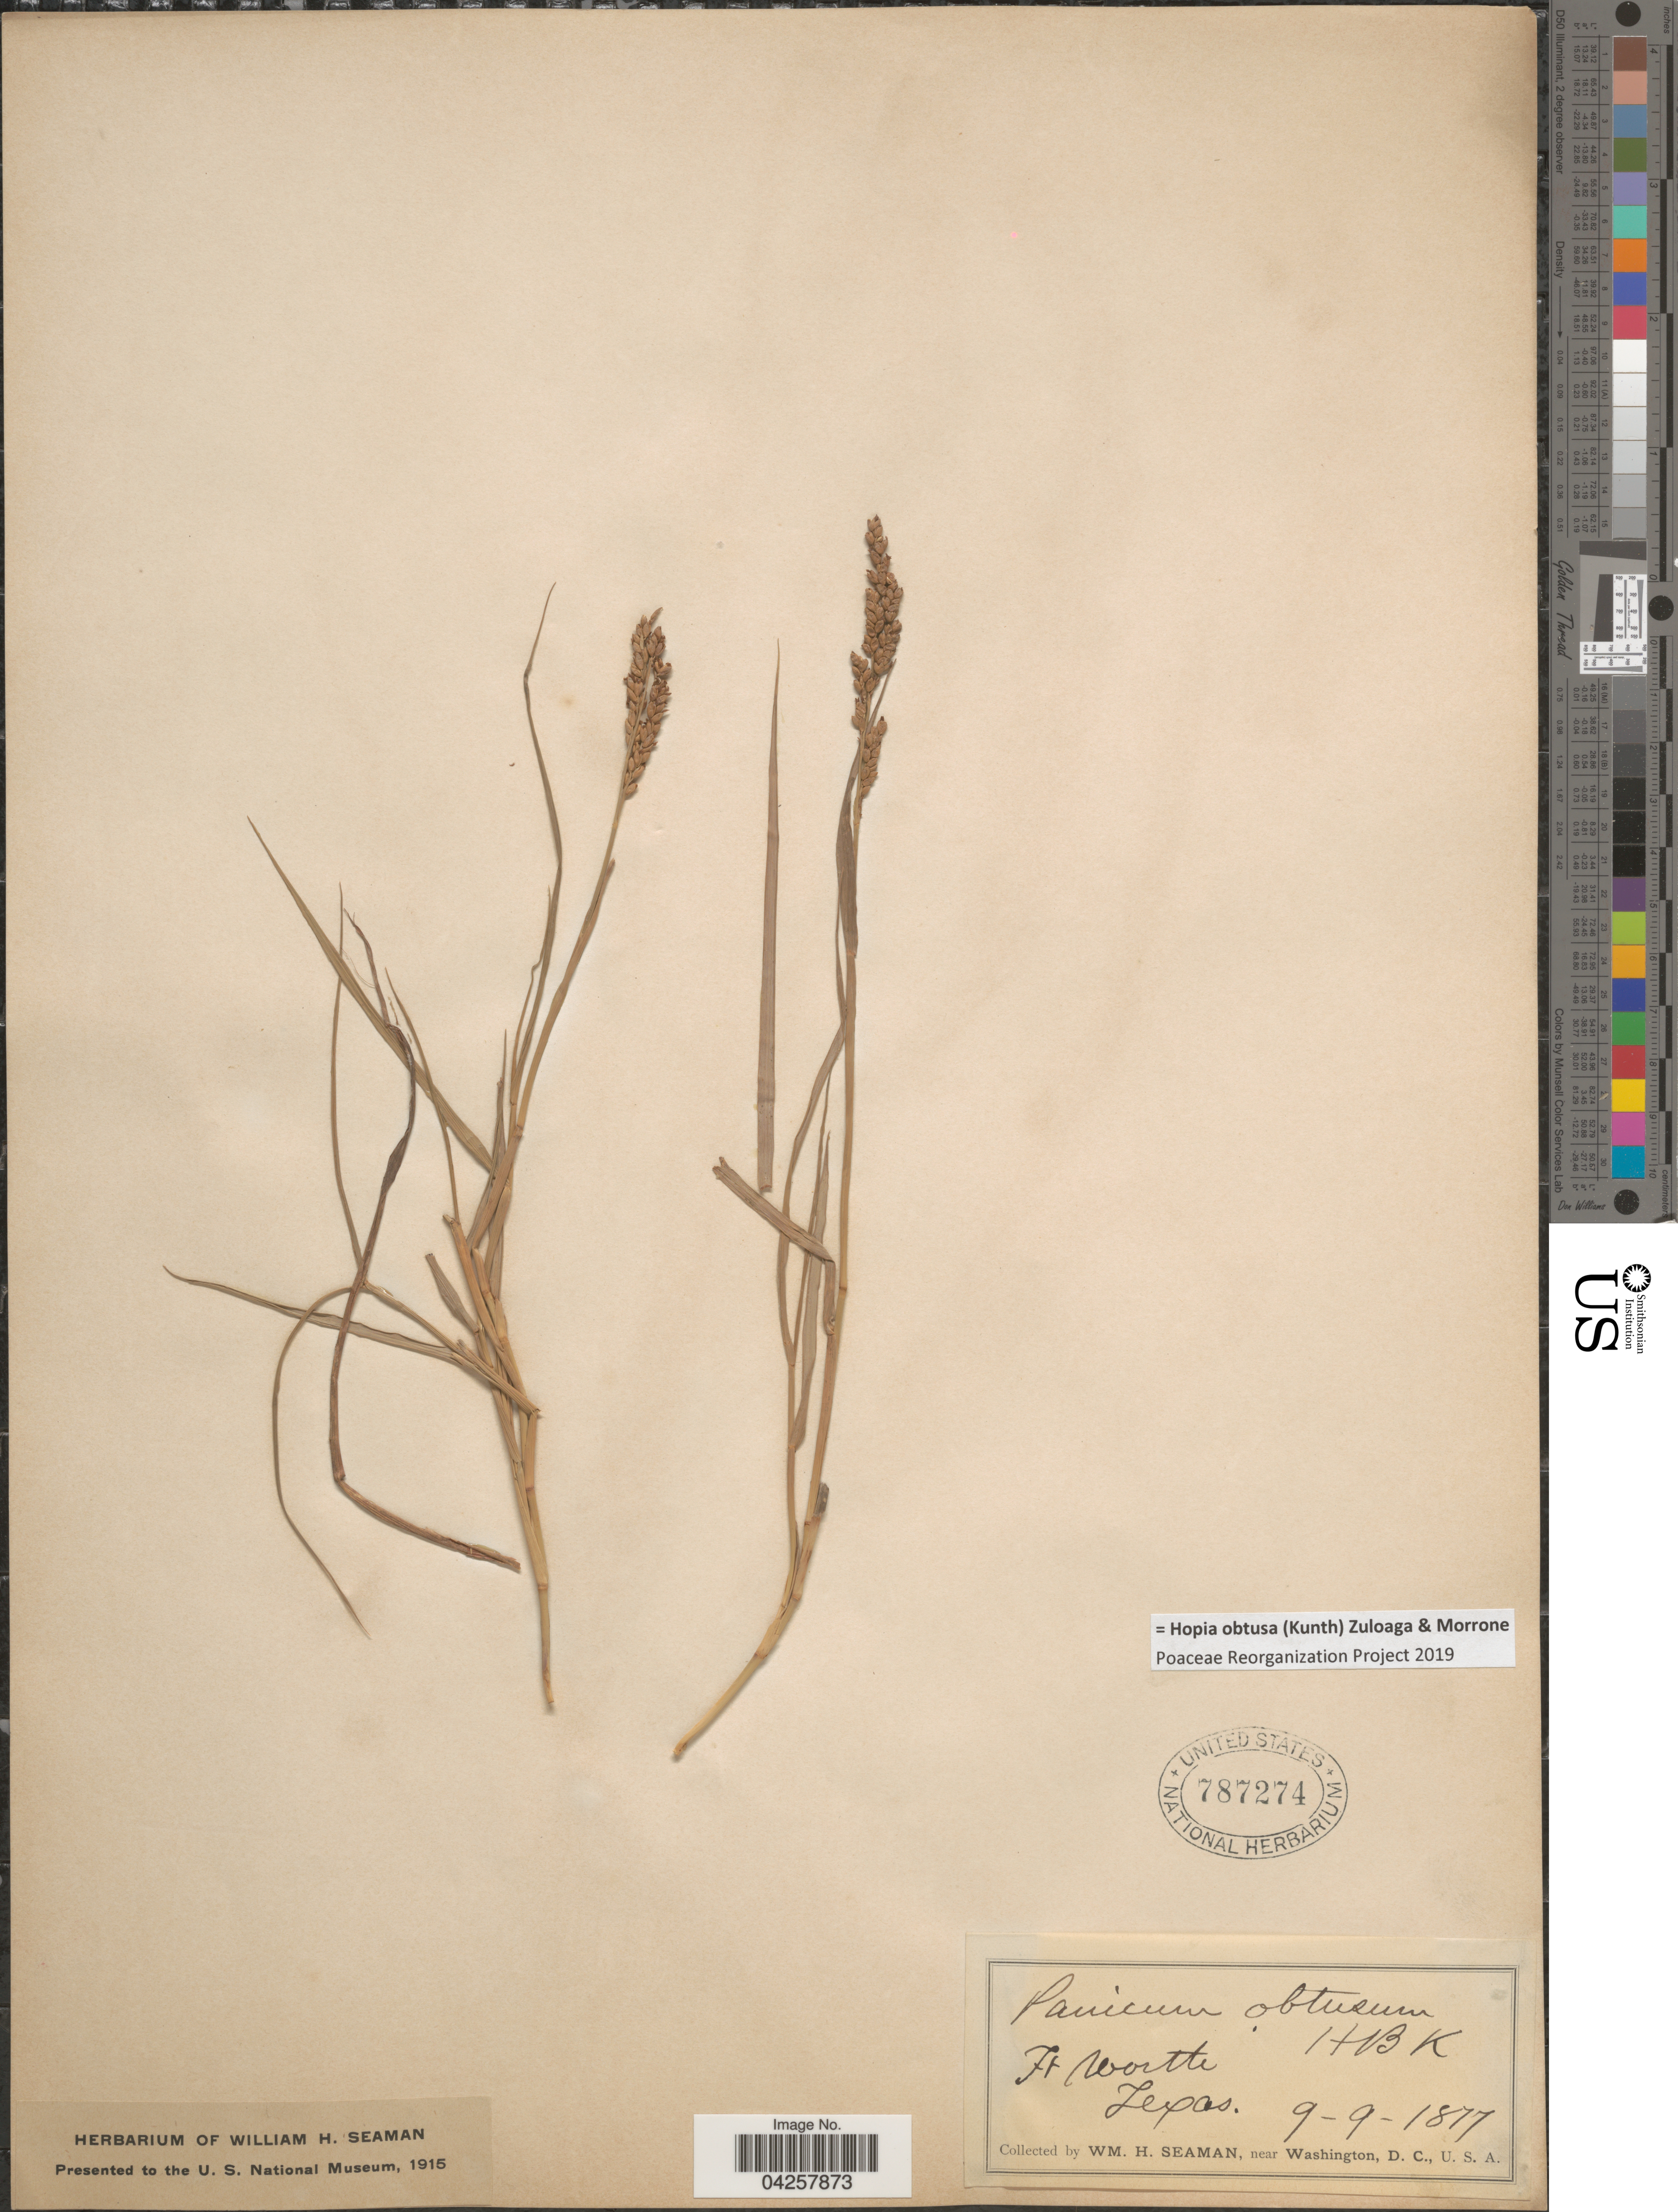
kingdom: Plantae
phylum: Tracheophyta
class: Liliopsida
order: Poales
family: Poaceae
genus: Hopia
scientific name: Hopia obtusa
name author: (Kunth) Zuloaga & Morrone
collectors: W. Seaman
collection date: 1877-09-09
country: United States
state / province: Texas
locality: Ft Worth. Near Washington, D. C. [unsure placement]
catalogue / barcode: US 787274